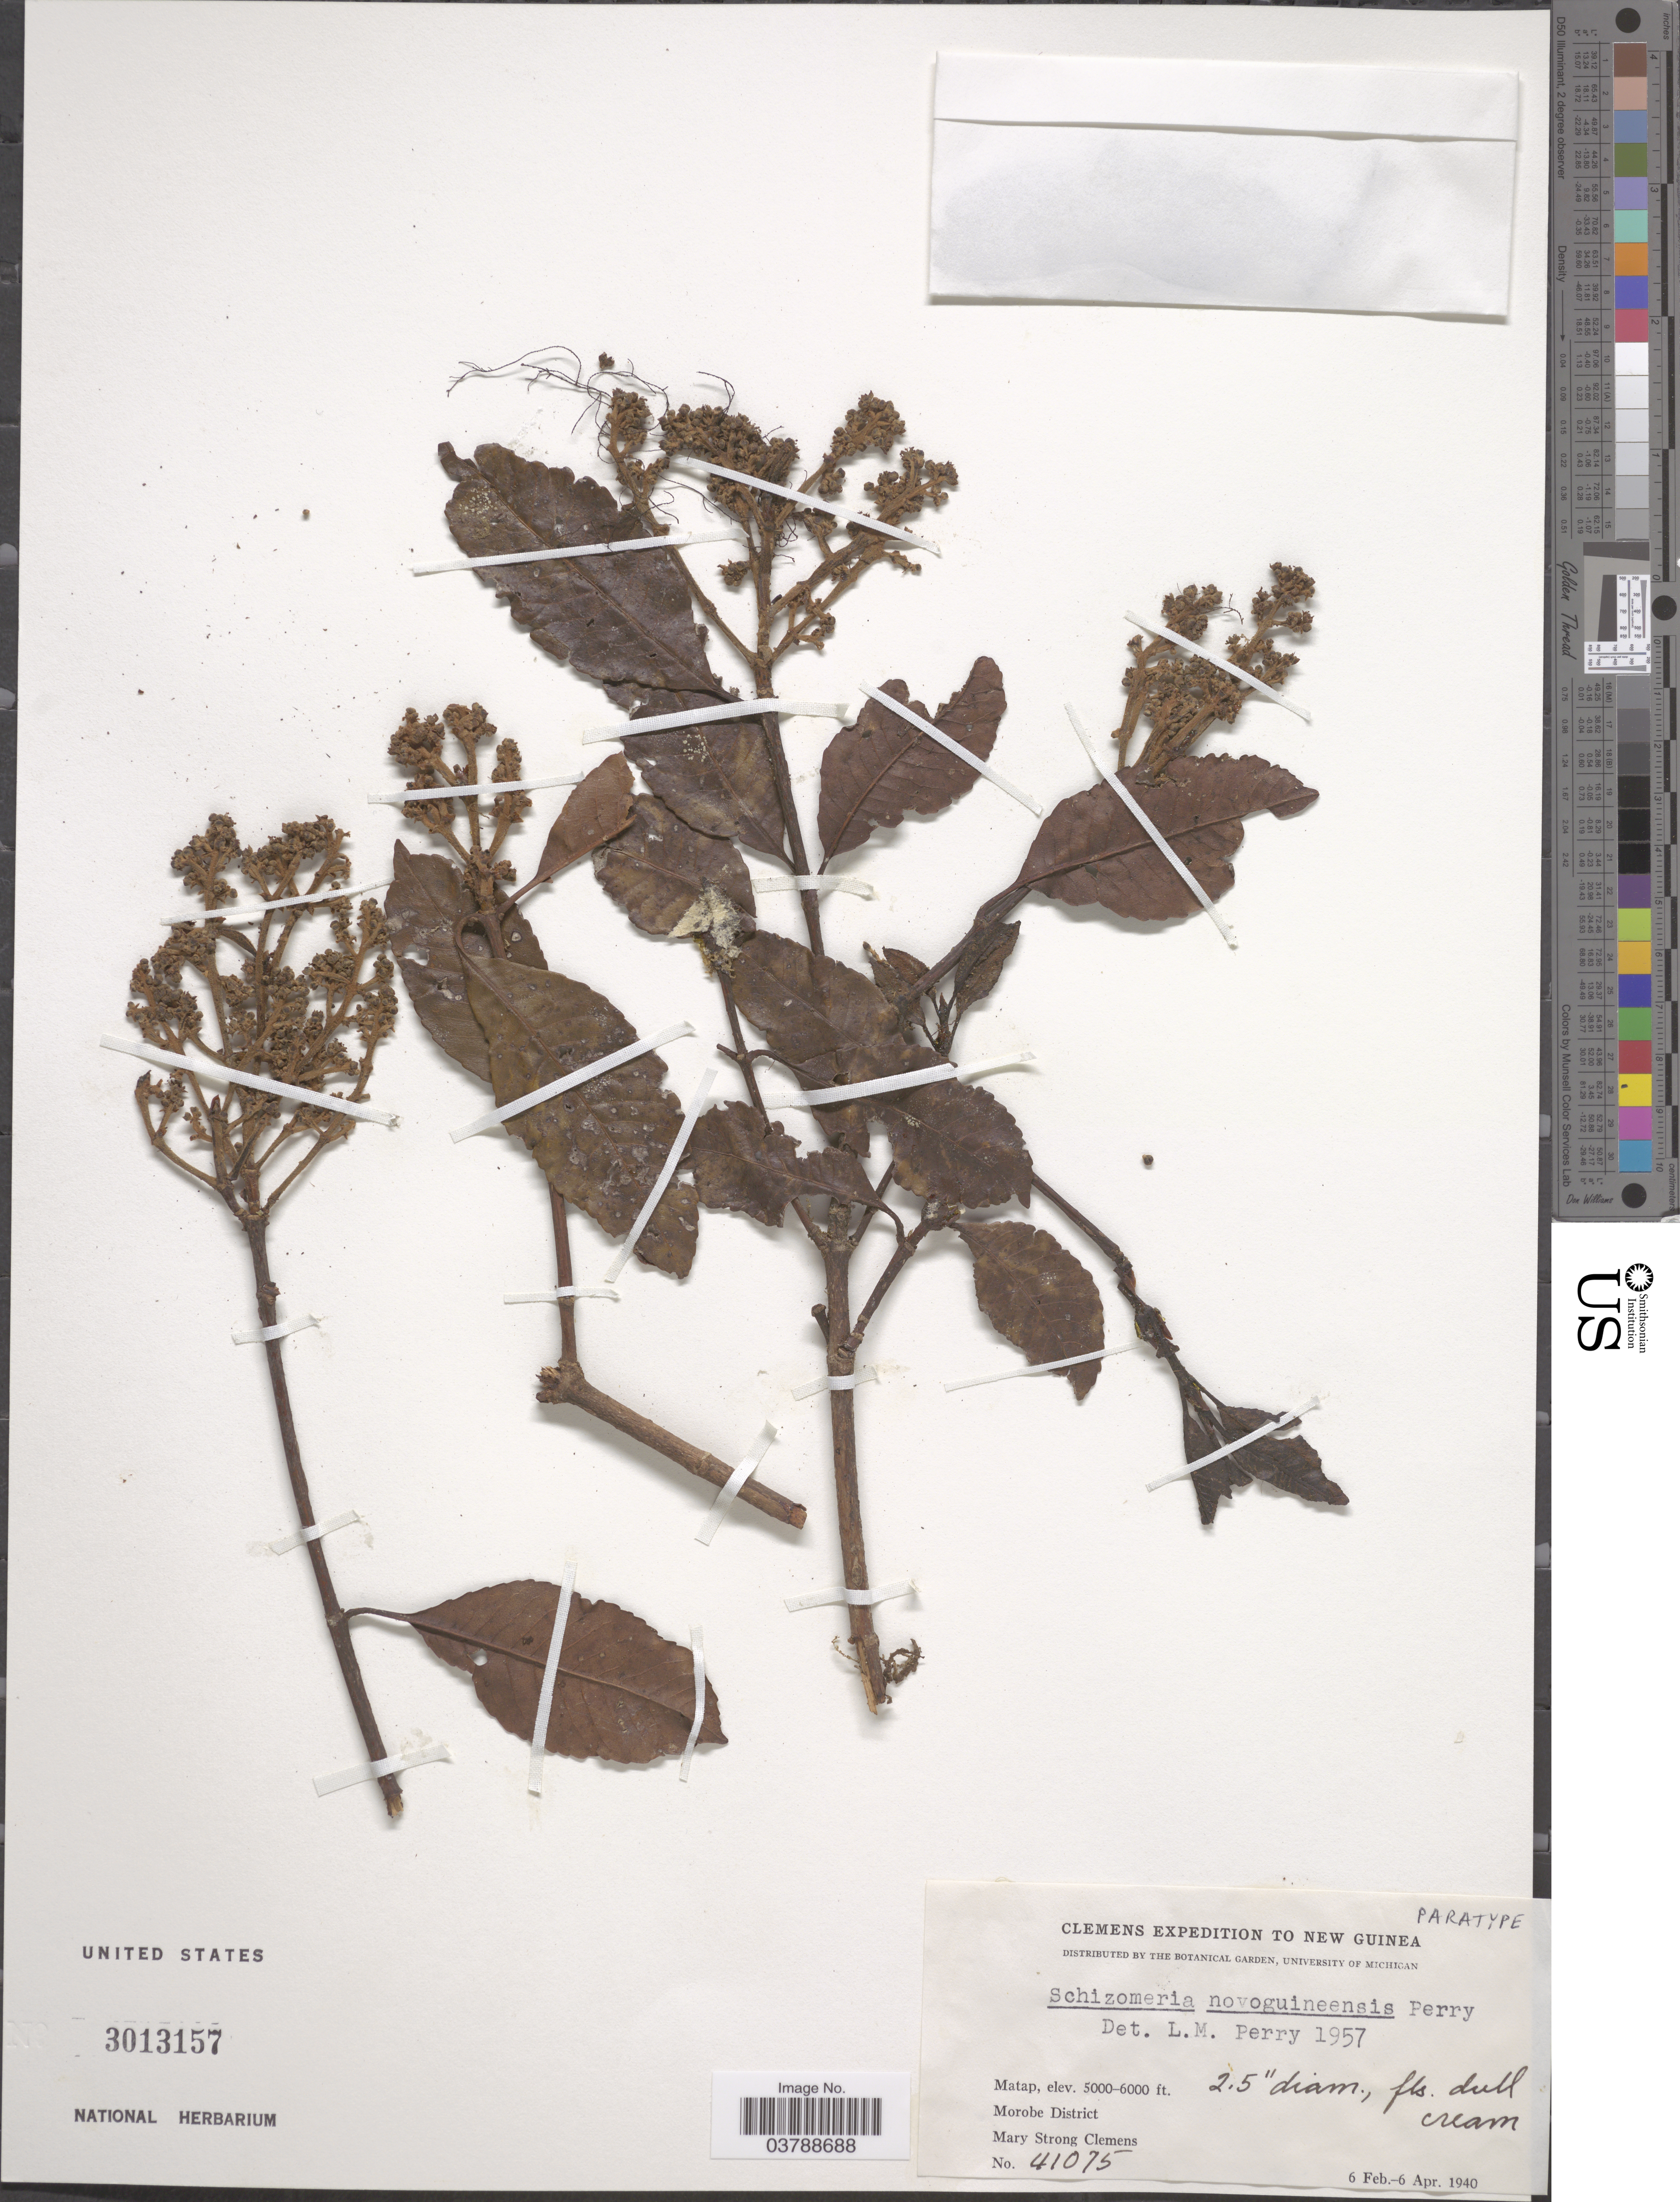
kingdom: Plantae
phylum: Tracheophyta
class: Magnoliopsida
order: Oxalidales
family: Cunoniaceae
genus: Schizomeria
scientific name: Schizomeria novoguineensis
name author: L.M. Perry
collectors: M. S. Clemens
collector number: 41075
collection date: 1940-02-06/1940-04-06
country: Papua New Guinea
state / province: Morobe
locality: New Guinea. Matap. Morobe District.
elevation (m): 1524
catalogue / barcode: US 3013157